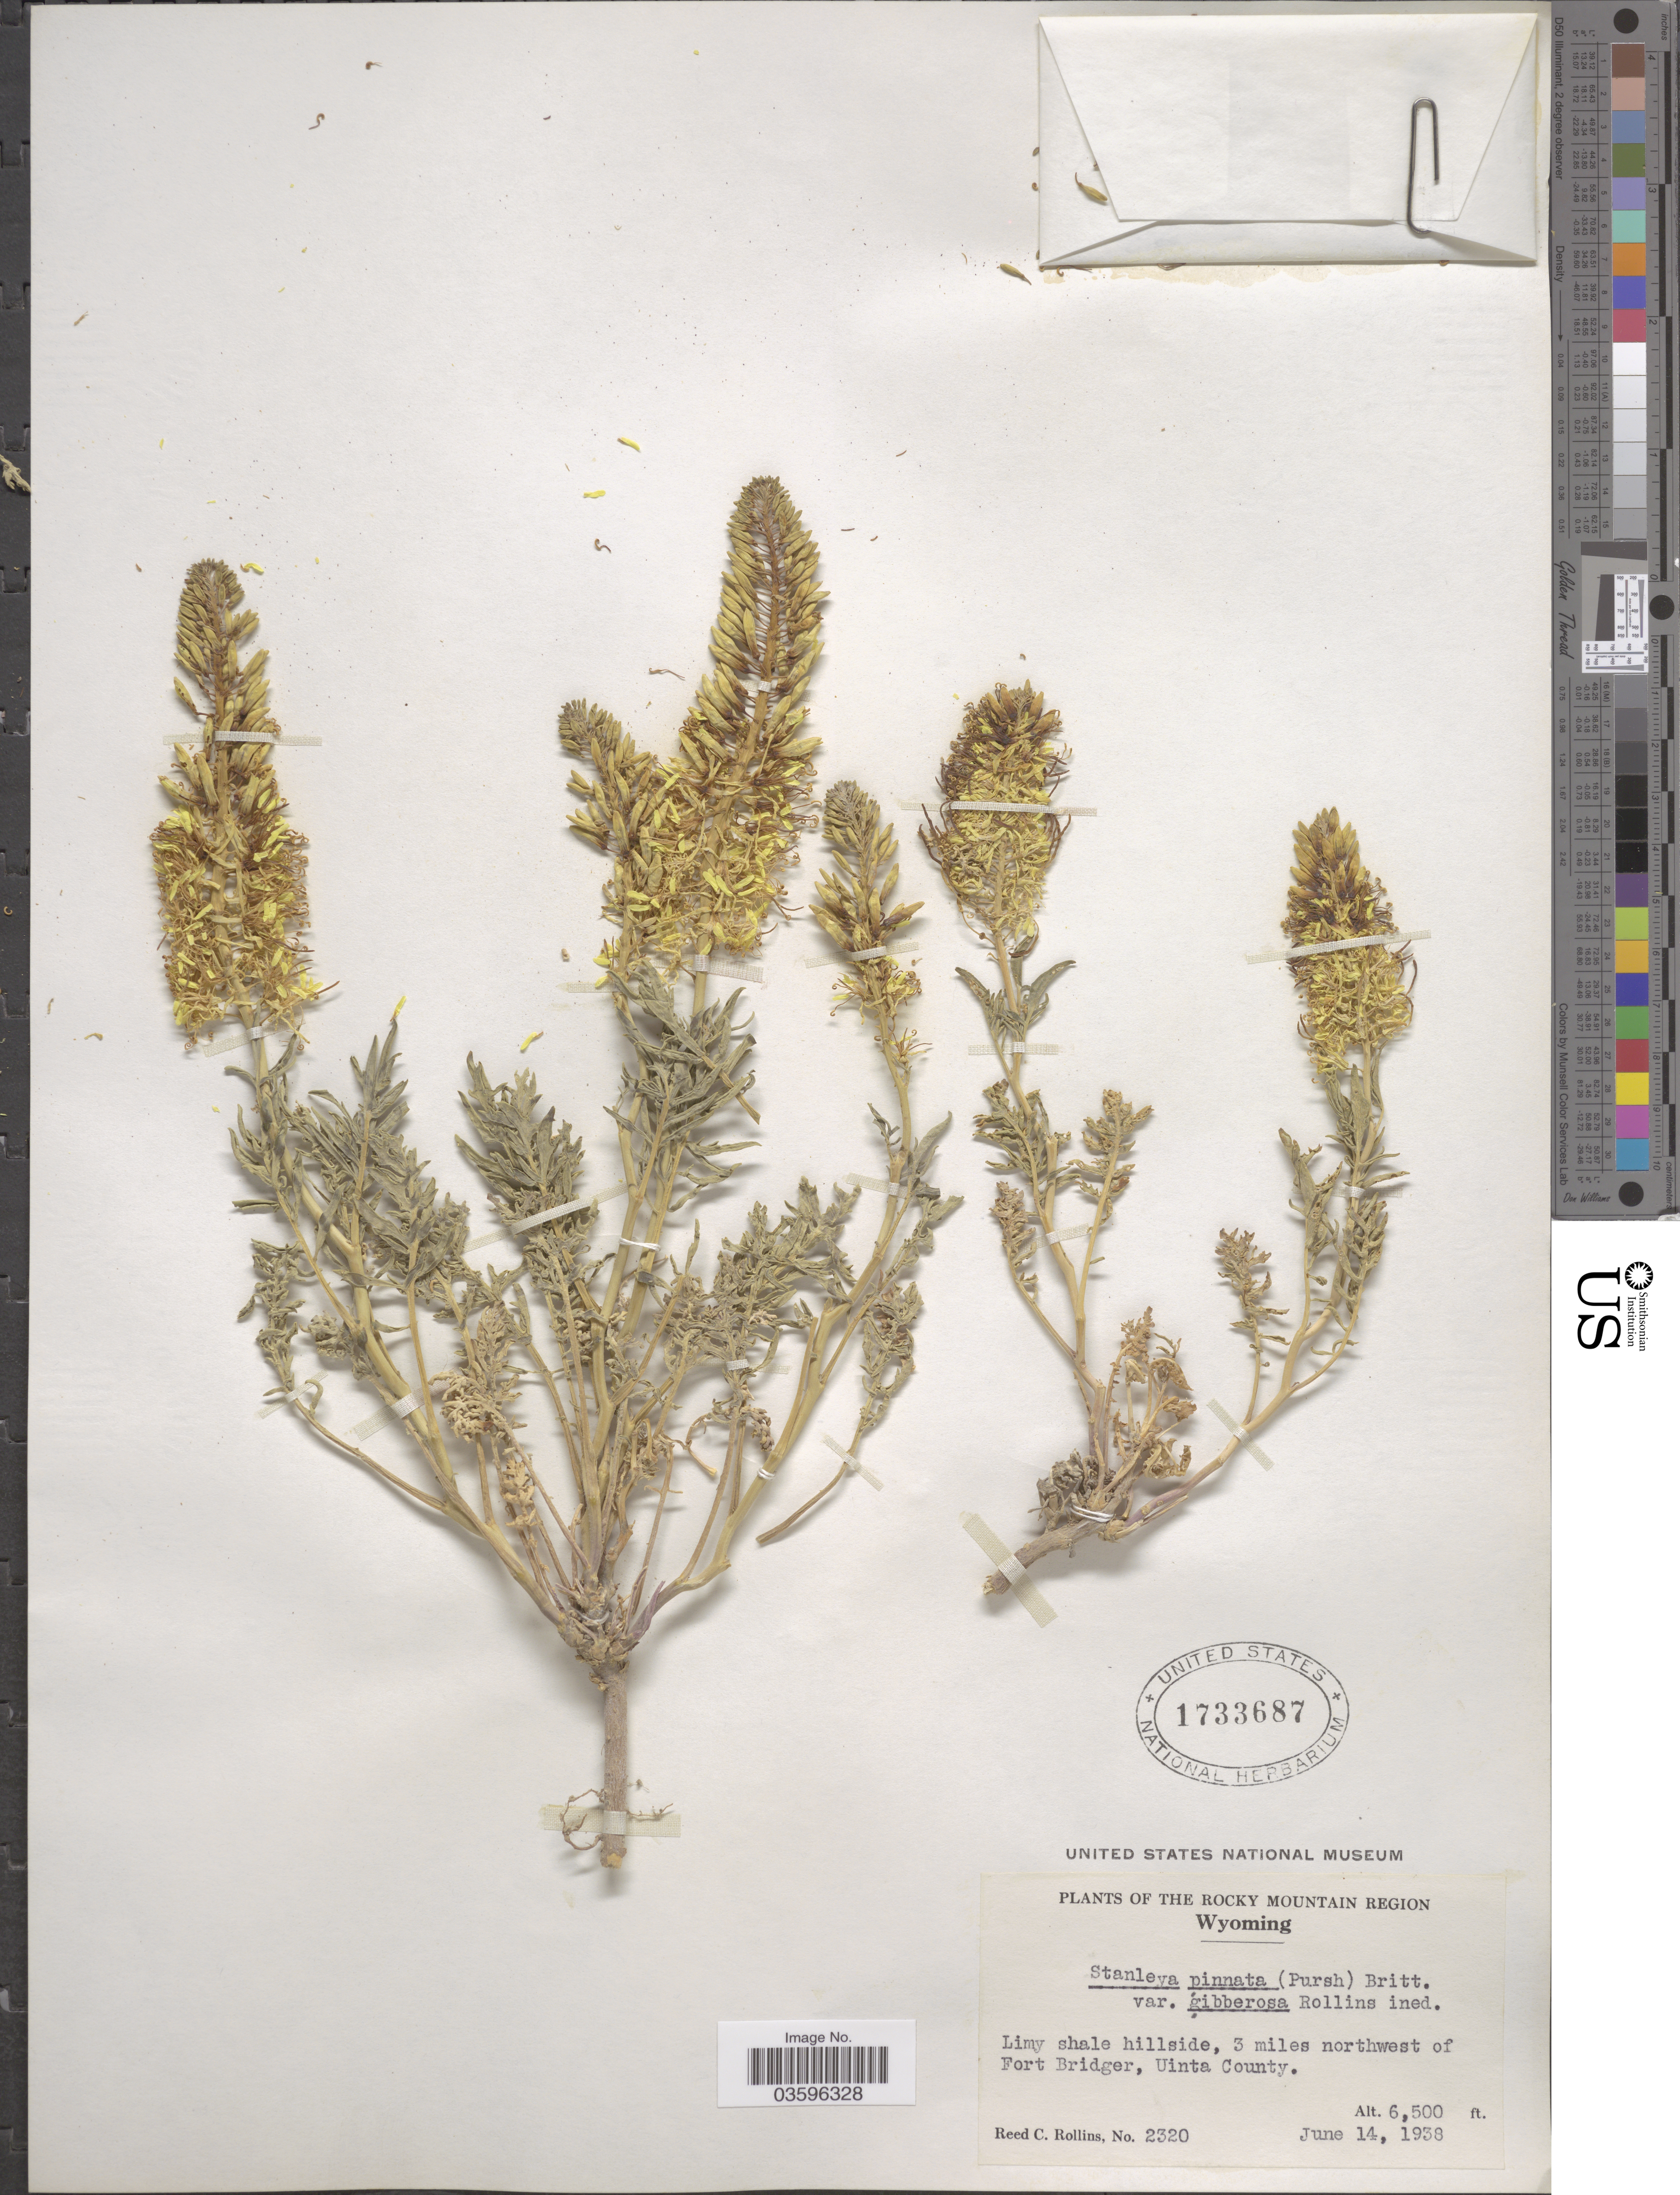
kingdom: Plantae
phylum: Tracheophyta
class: Magnoliopsida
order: Brassicales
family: Brassicaceae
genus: Stanleya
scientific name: Stanleya pinnata var. gibberosa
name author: Rollins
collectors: R. C. Rollins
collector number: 2320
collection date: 1938-06-14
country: United States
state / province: Wyoming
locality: The Rocky Mountain Region. 3 miles northwest of Fort Bridger, Uinta County.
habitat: limy shale hillside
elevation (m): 1981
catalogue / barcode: US 1733687